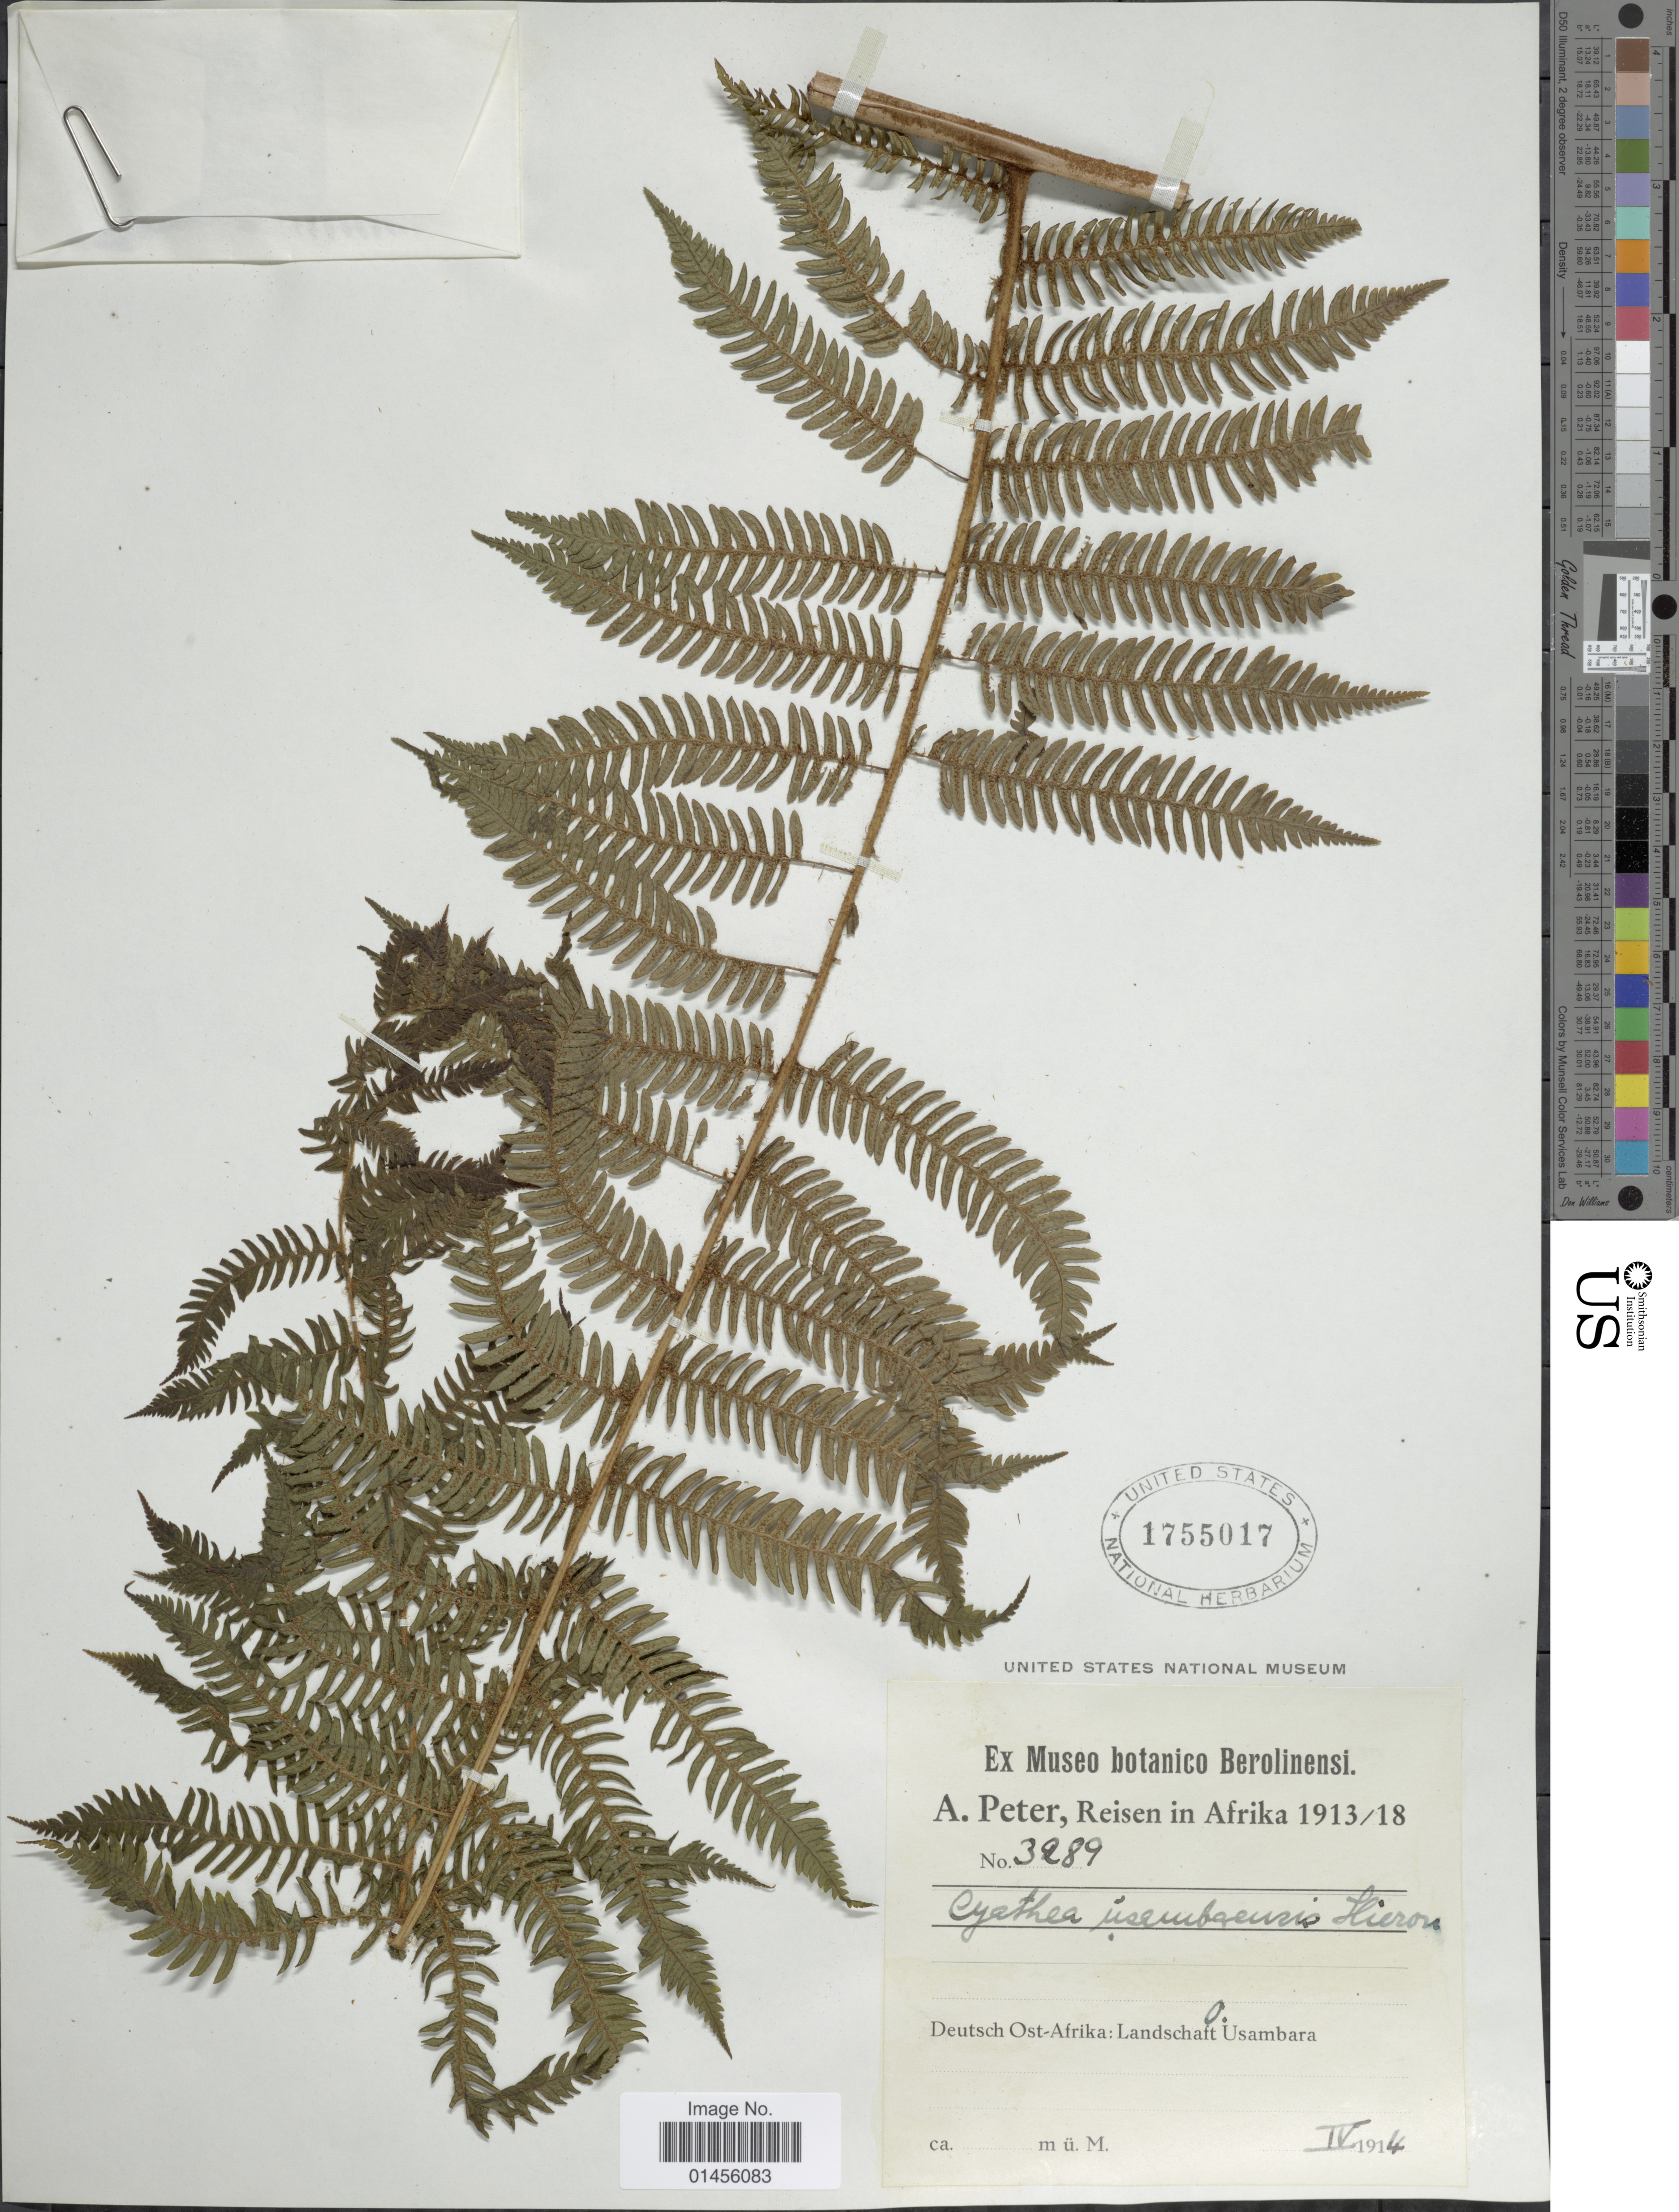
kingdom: Plantae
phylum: Tracheophyta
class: Polypodiopsida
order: Cyatheales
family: Cyatheaceae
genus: Alsophila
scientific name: Alsophila manniana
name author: (Hook.) R.M. Tryon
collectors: A. Peter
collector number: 3289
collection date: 1914-04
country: Tanzania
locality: Deutsch Ost-Afrika: Landschaft Usambara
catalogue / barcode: US 1755017